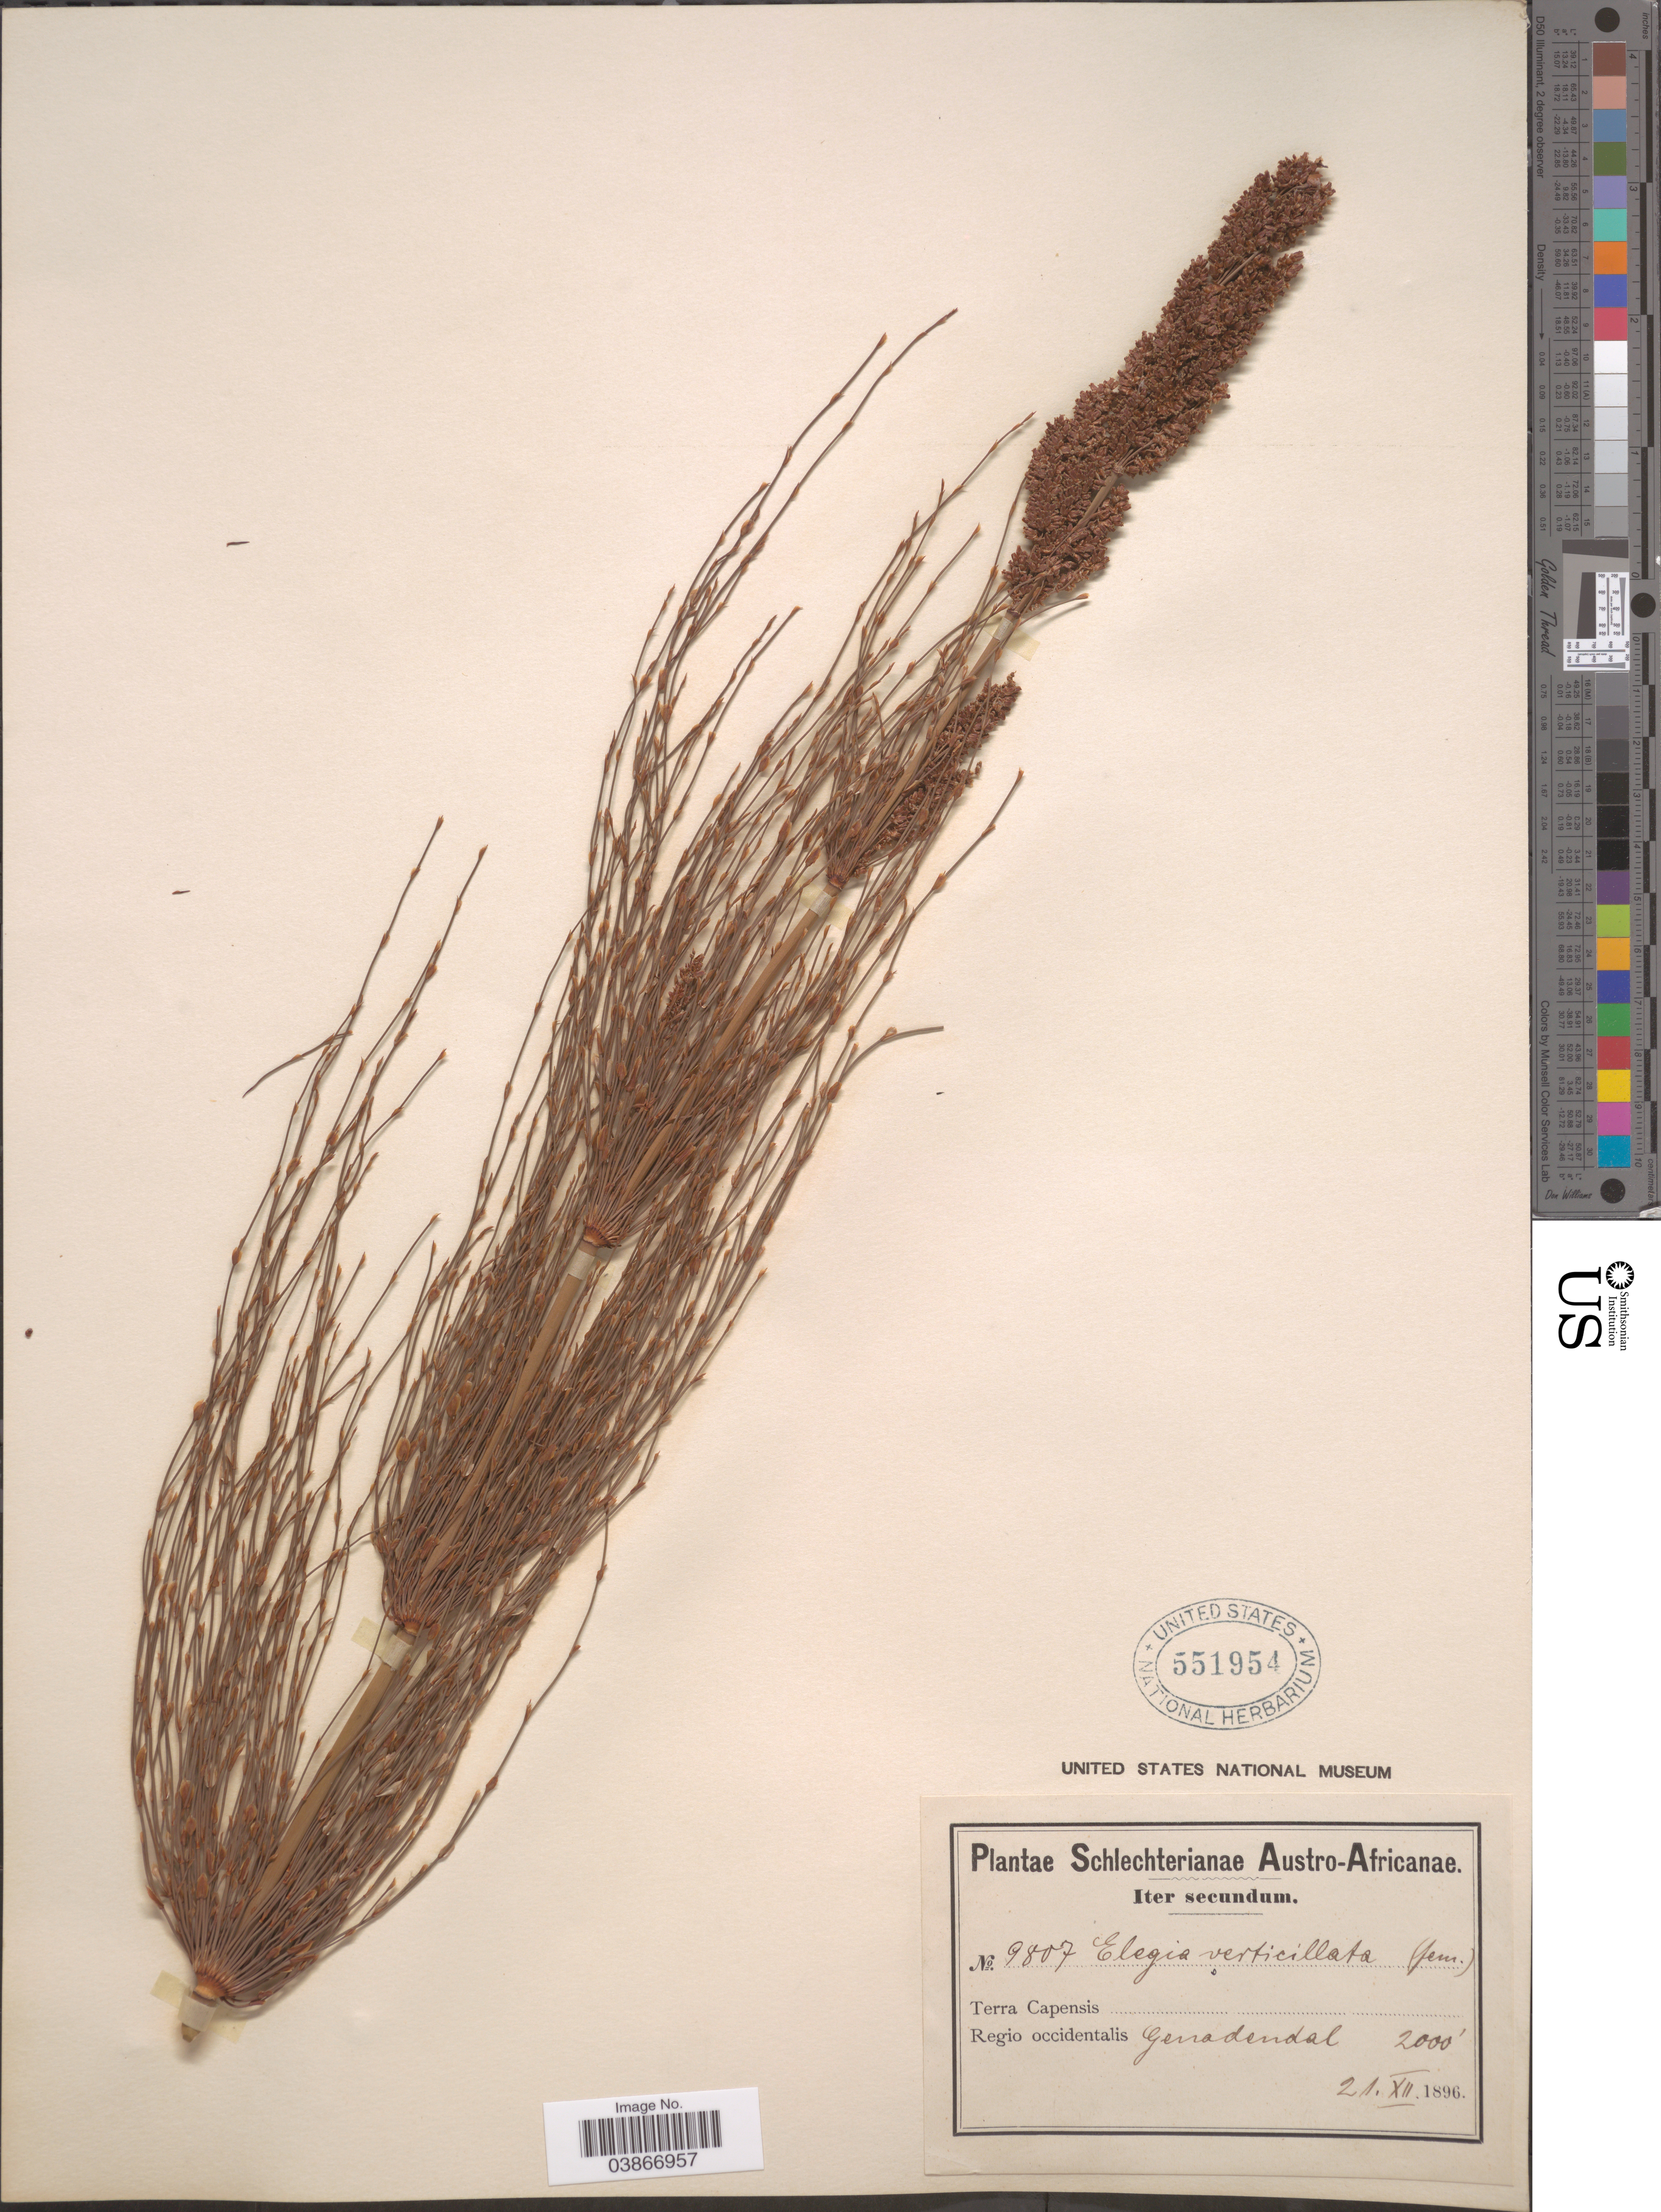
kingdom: Plantae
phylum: Tracheophyta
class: Liliopsida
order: Poales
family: Restionaceae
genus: Elegia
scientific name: Elegia verticillaris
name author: (L. f.) Kunth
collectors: Schlechter, --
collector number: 9807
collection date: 1896-12-21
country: South Africa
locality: Austro-Africanae. Terra Capensis. Regio occidentalis. Genadendal.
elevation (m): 610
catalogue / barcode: US 551954